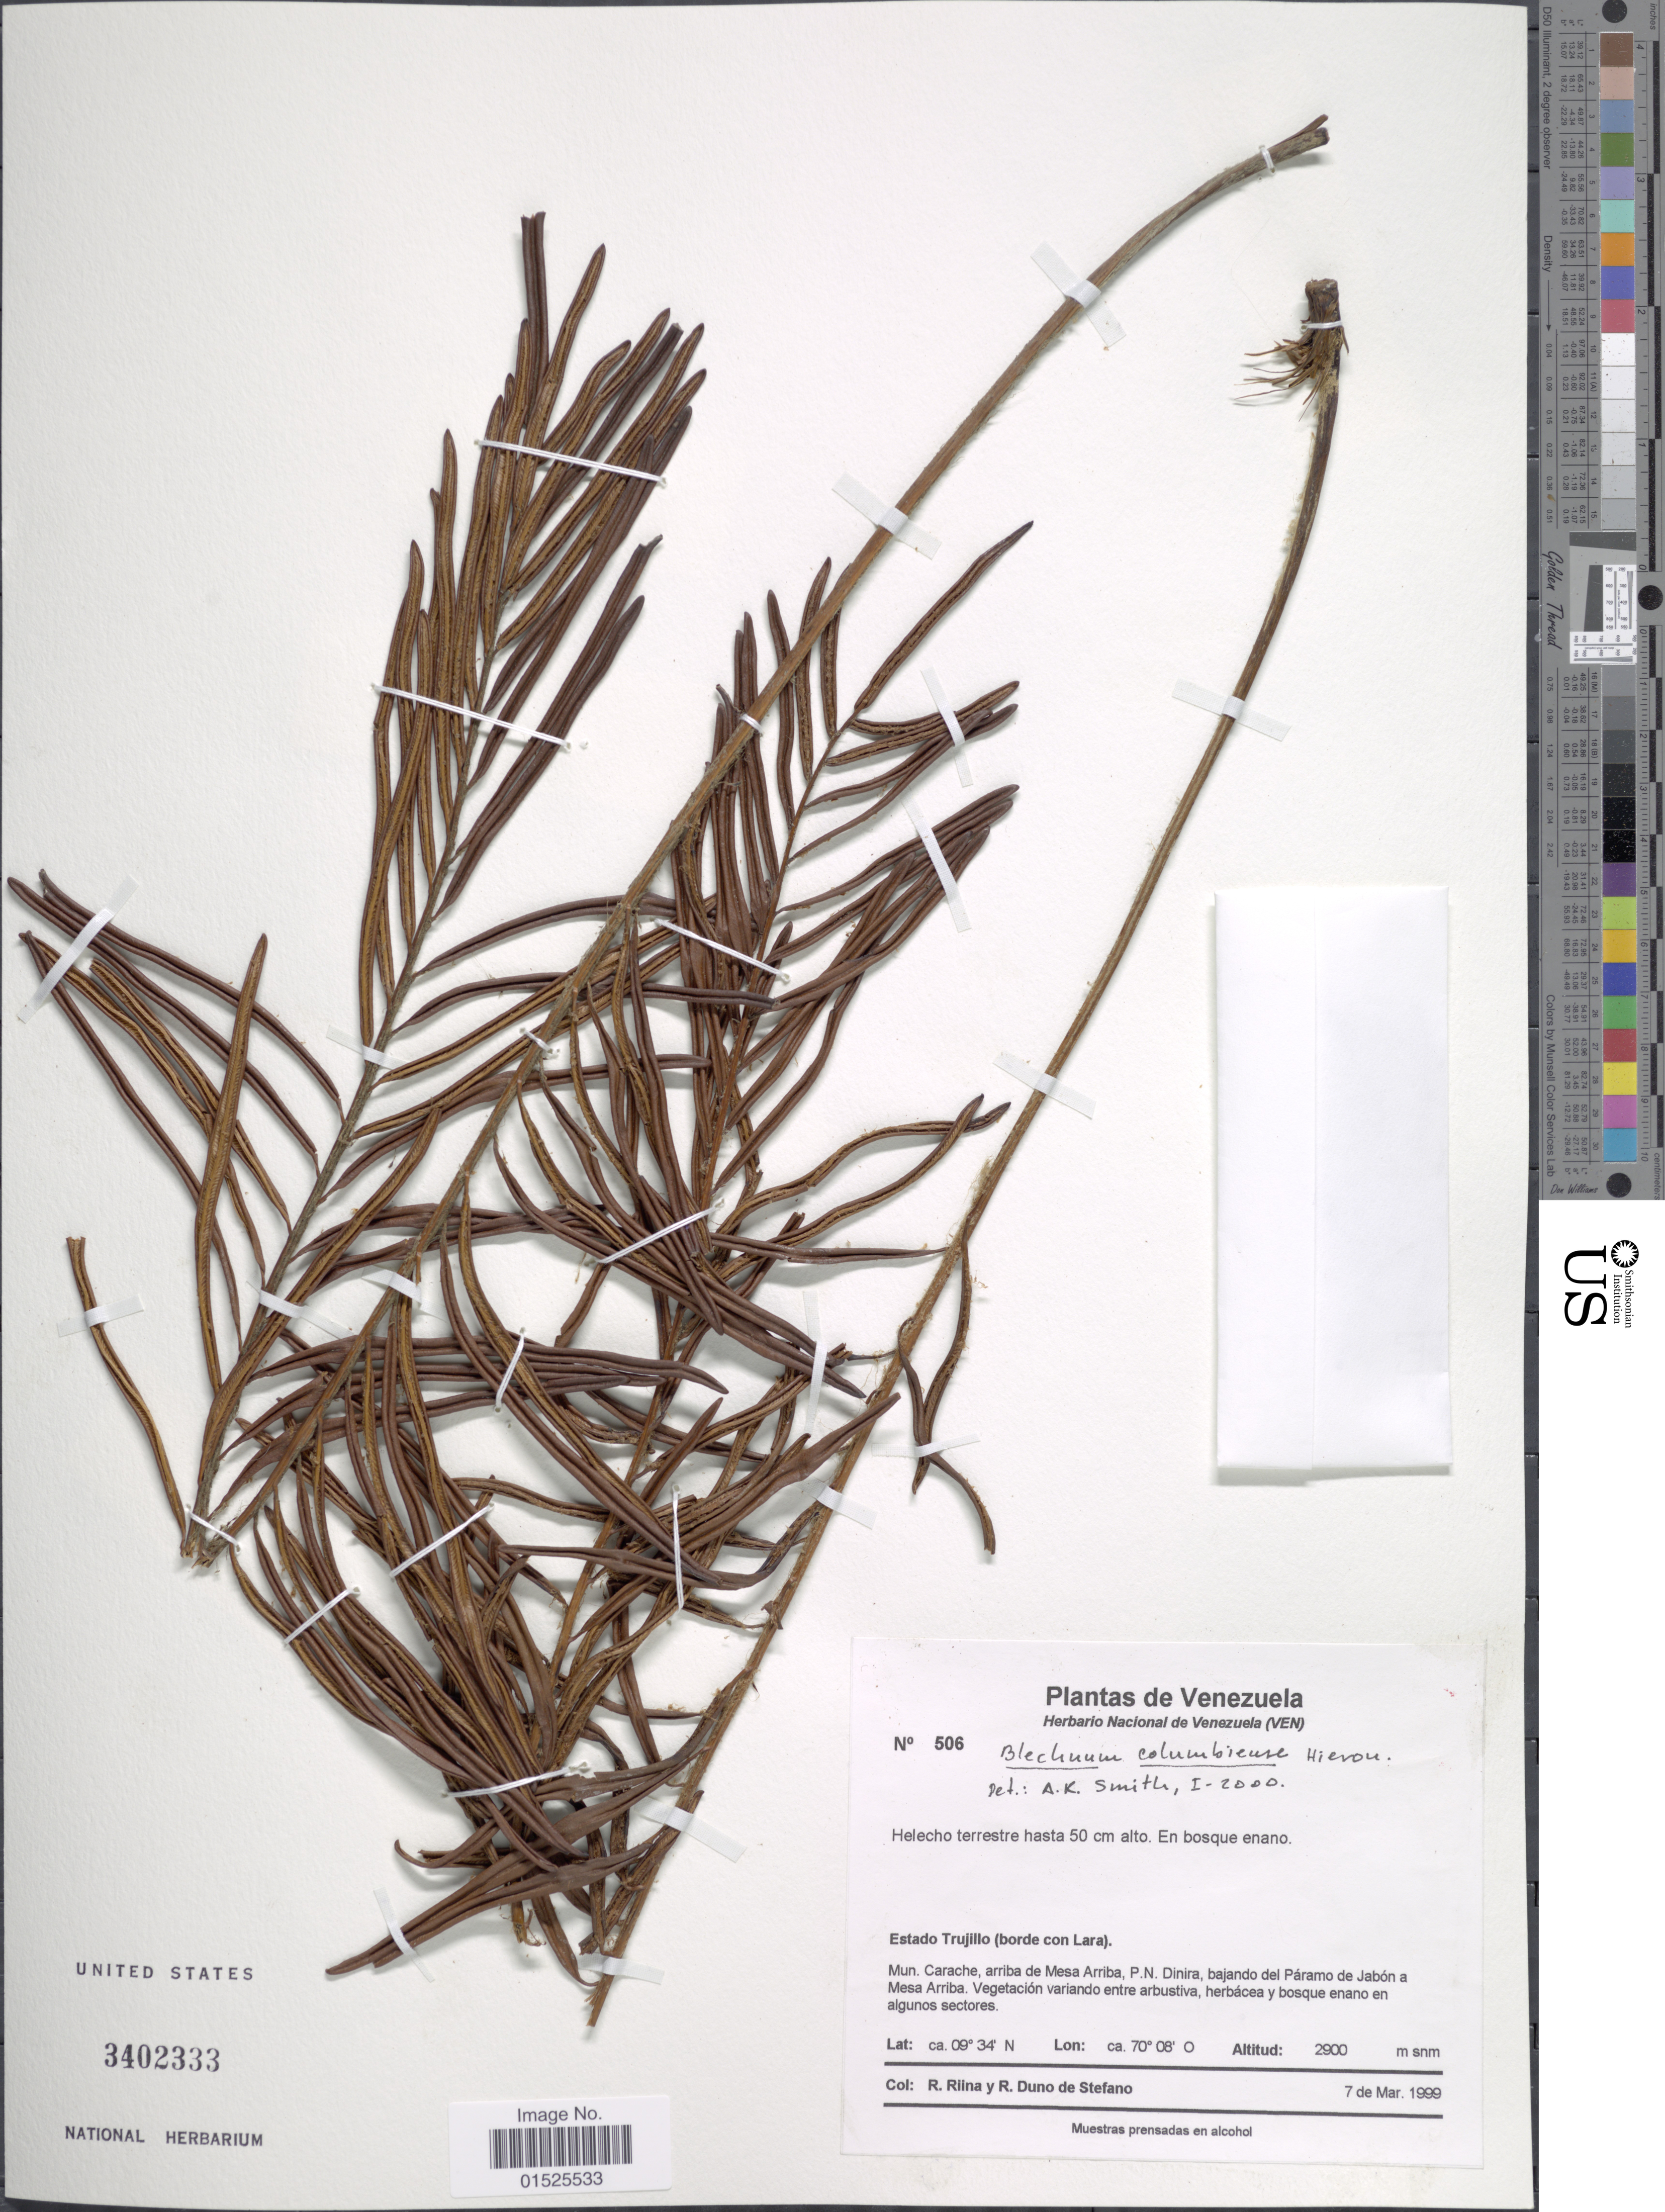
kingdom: Plantae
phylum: Tracheophyta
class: Polypodiopsida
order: Polypodiales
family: Blechnaceae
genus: Blechnum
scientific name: Blechnum columbiense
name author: Hieron.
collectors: R. Riina & R. Duno de Stefano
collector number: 506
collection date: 1999-03-07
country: Venezuela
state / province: Trujillo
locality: Estade Trujilo (borde con Lara). Mun. Carache, arriba de Mesa Arriba, P. N. Dinira, bajando del Páramo de Jabón a Mesa Arriba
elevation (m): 2900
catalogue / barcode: US 3402333